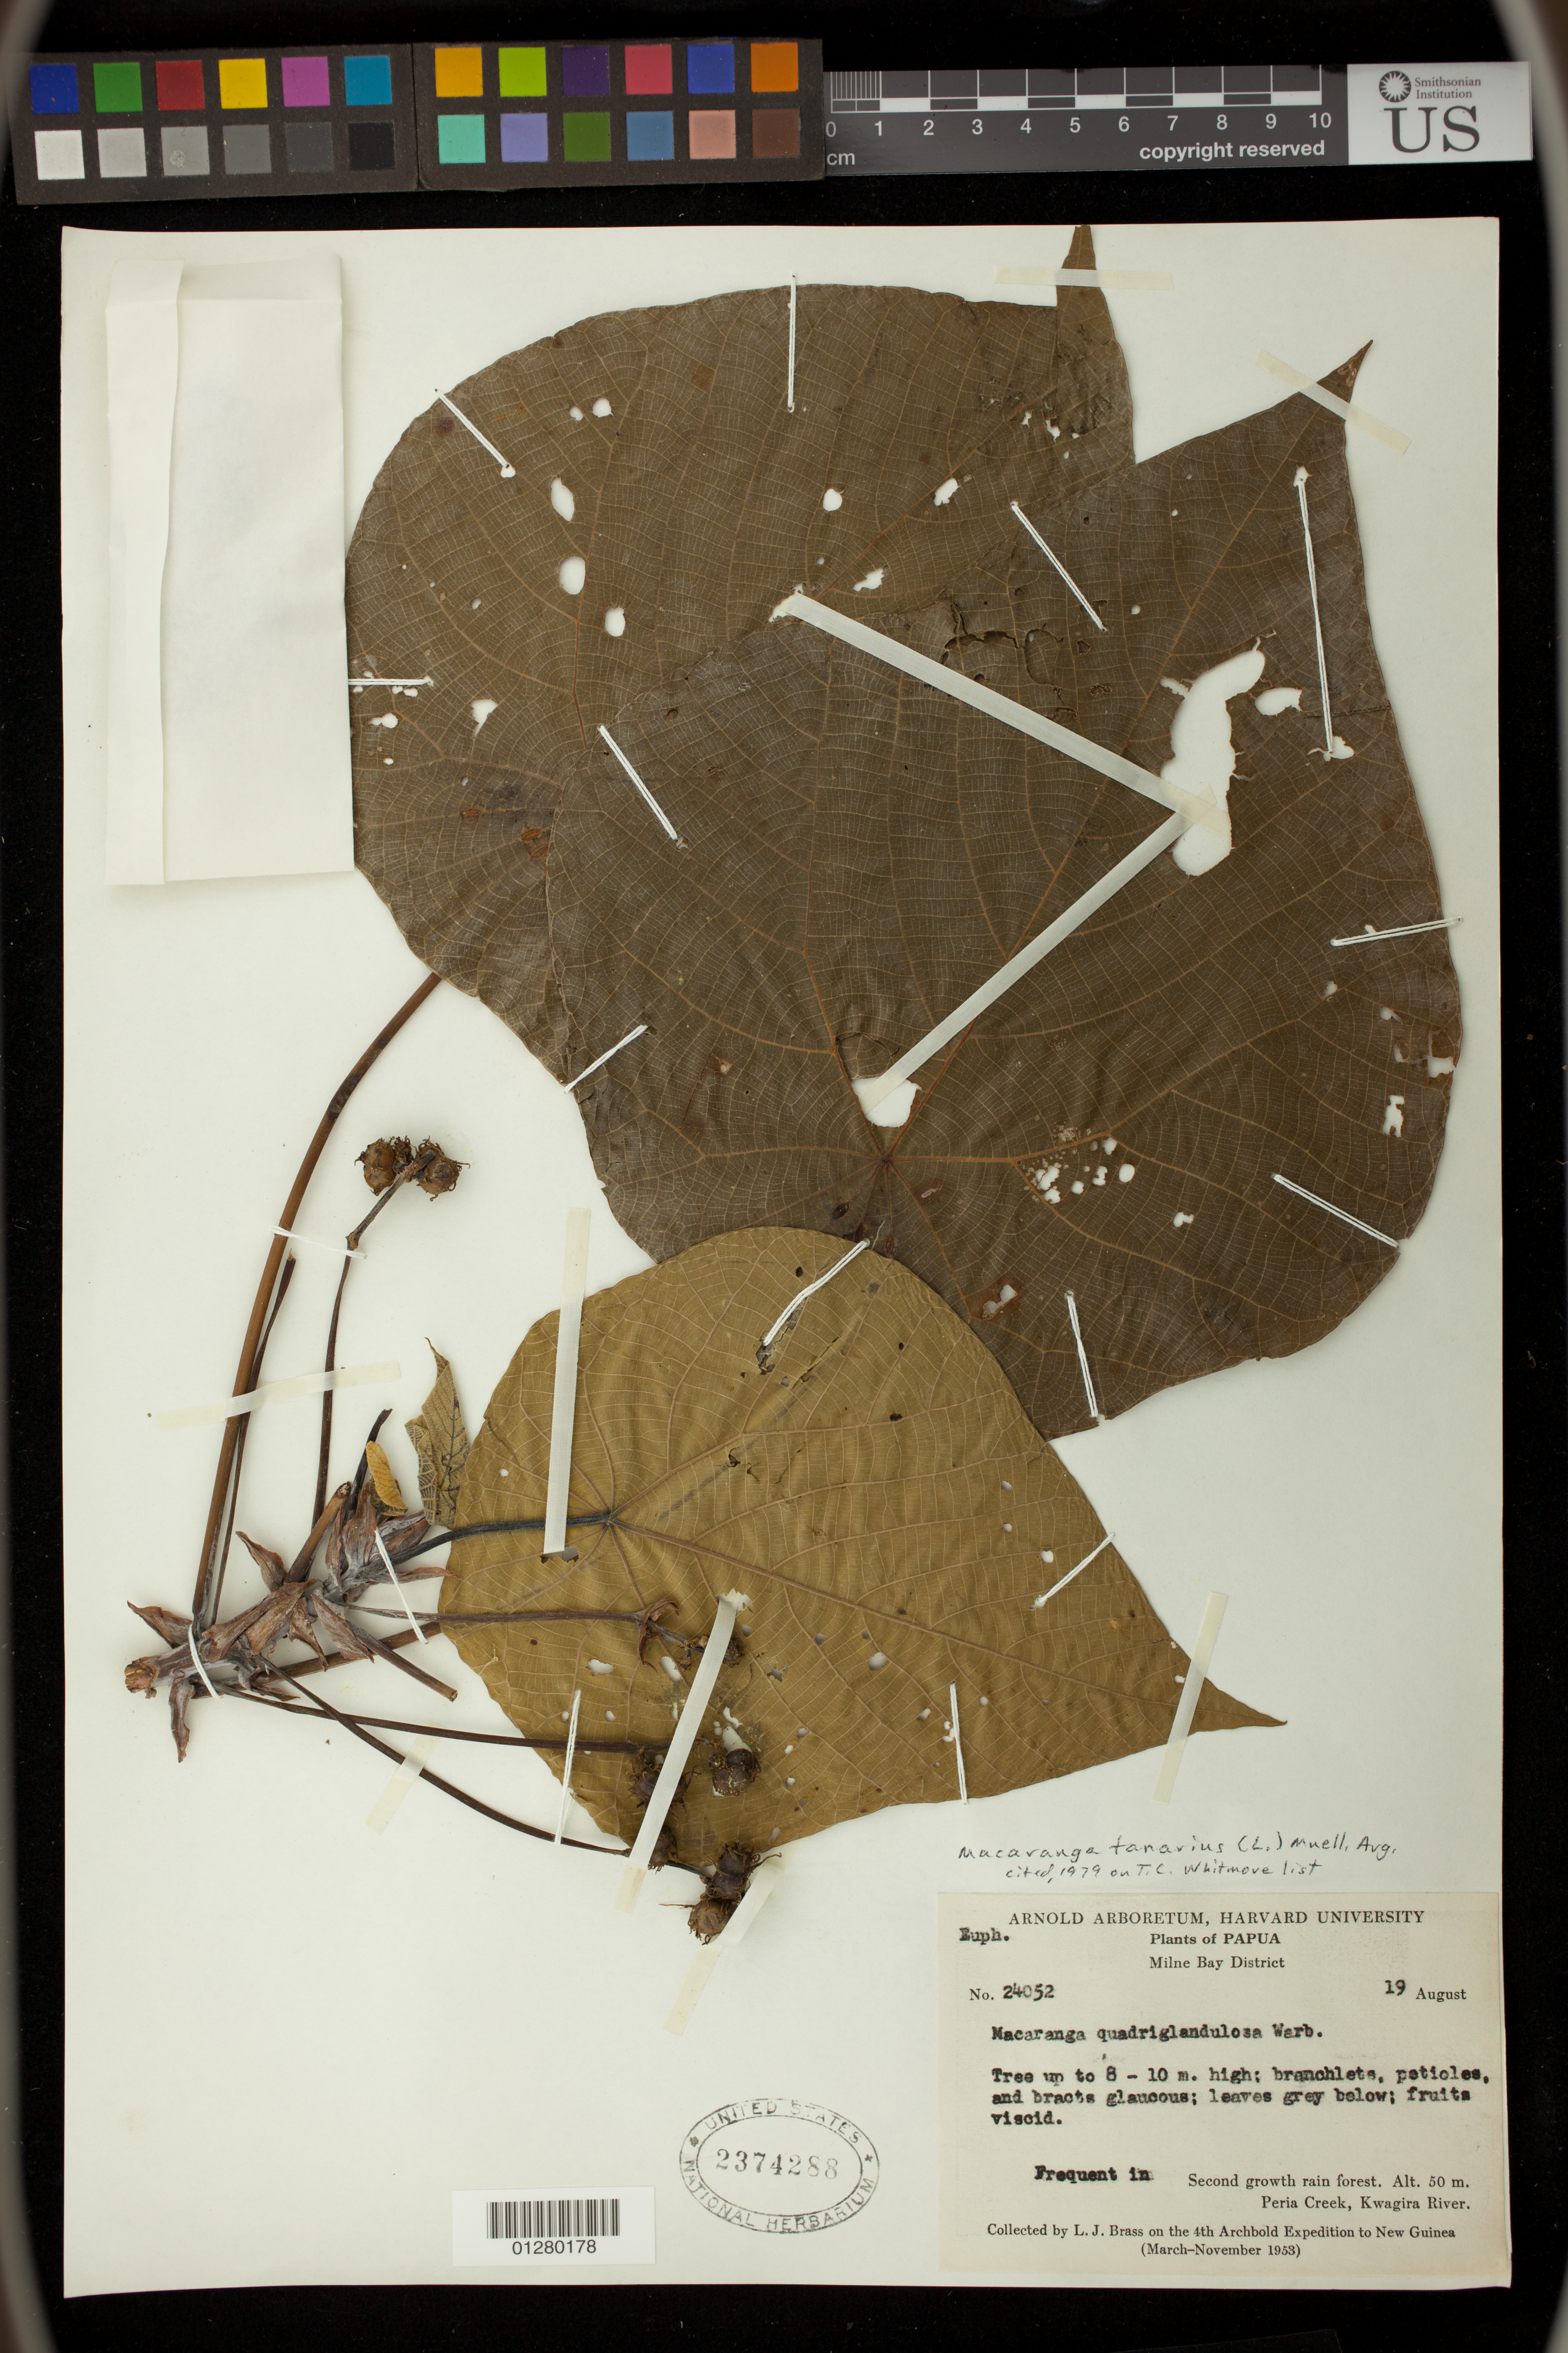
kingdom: Plantae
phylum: Tracheophyta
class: Magnoliopsida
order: Malpighiales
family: Euphorbiaceae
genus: Macaranga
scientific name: Macaranga tanarius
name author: (L.) Müll. Arg.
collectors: L. J. Brass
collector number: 24052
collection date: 1953-08-19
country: Papua New Guinea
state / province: Milne Bay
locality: Peria Creek, Kwagira River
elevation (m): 50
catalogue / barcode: US 2374288